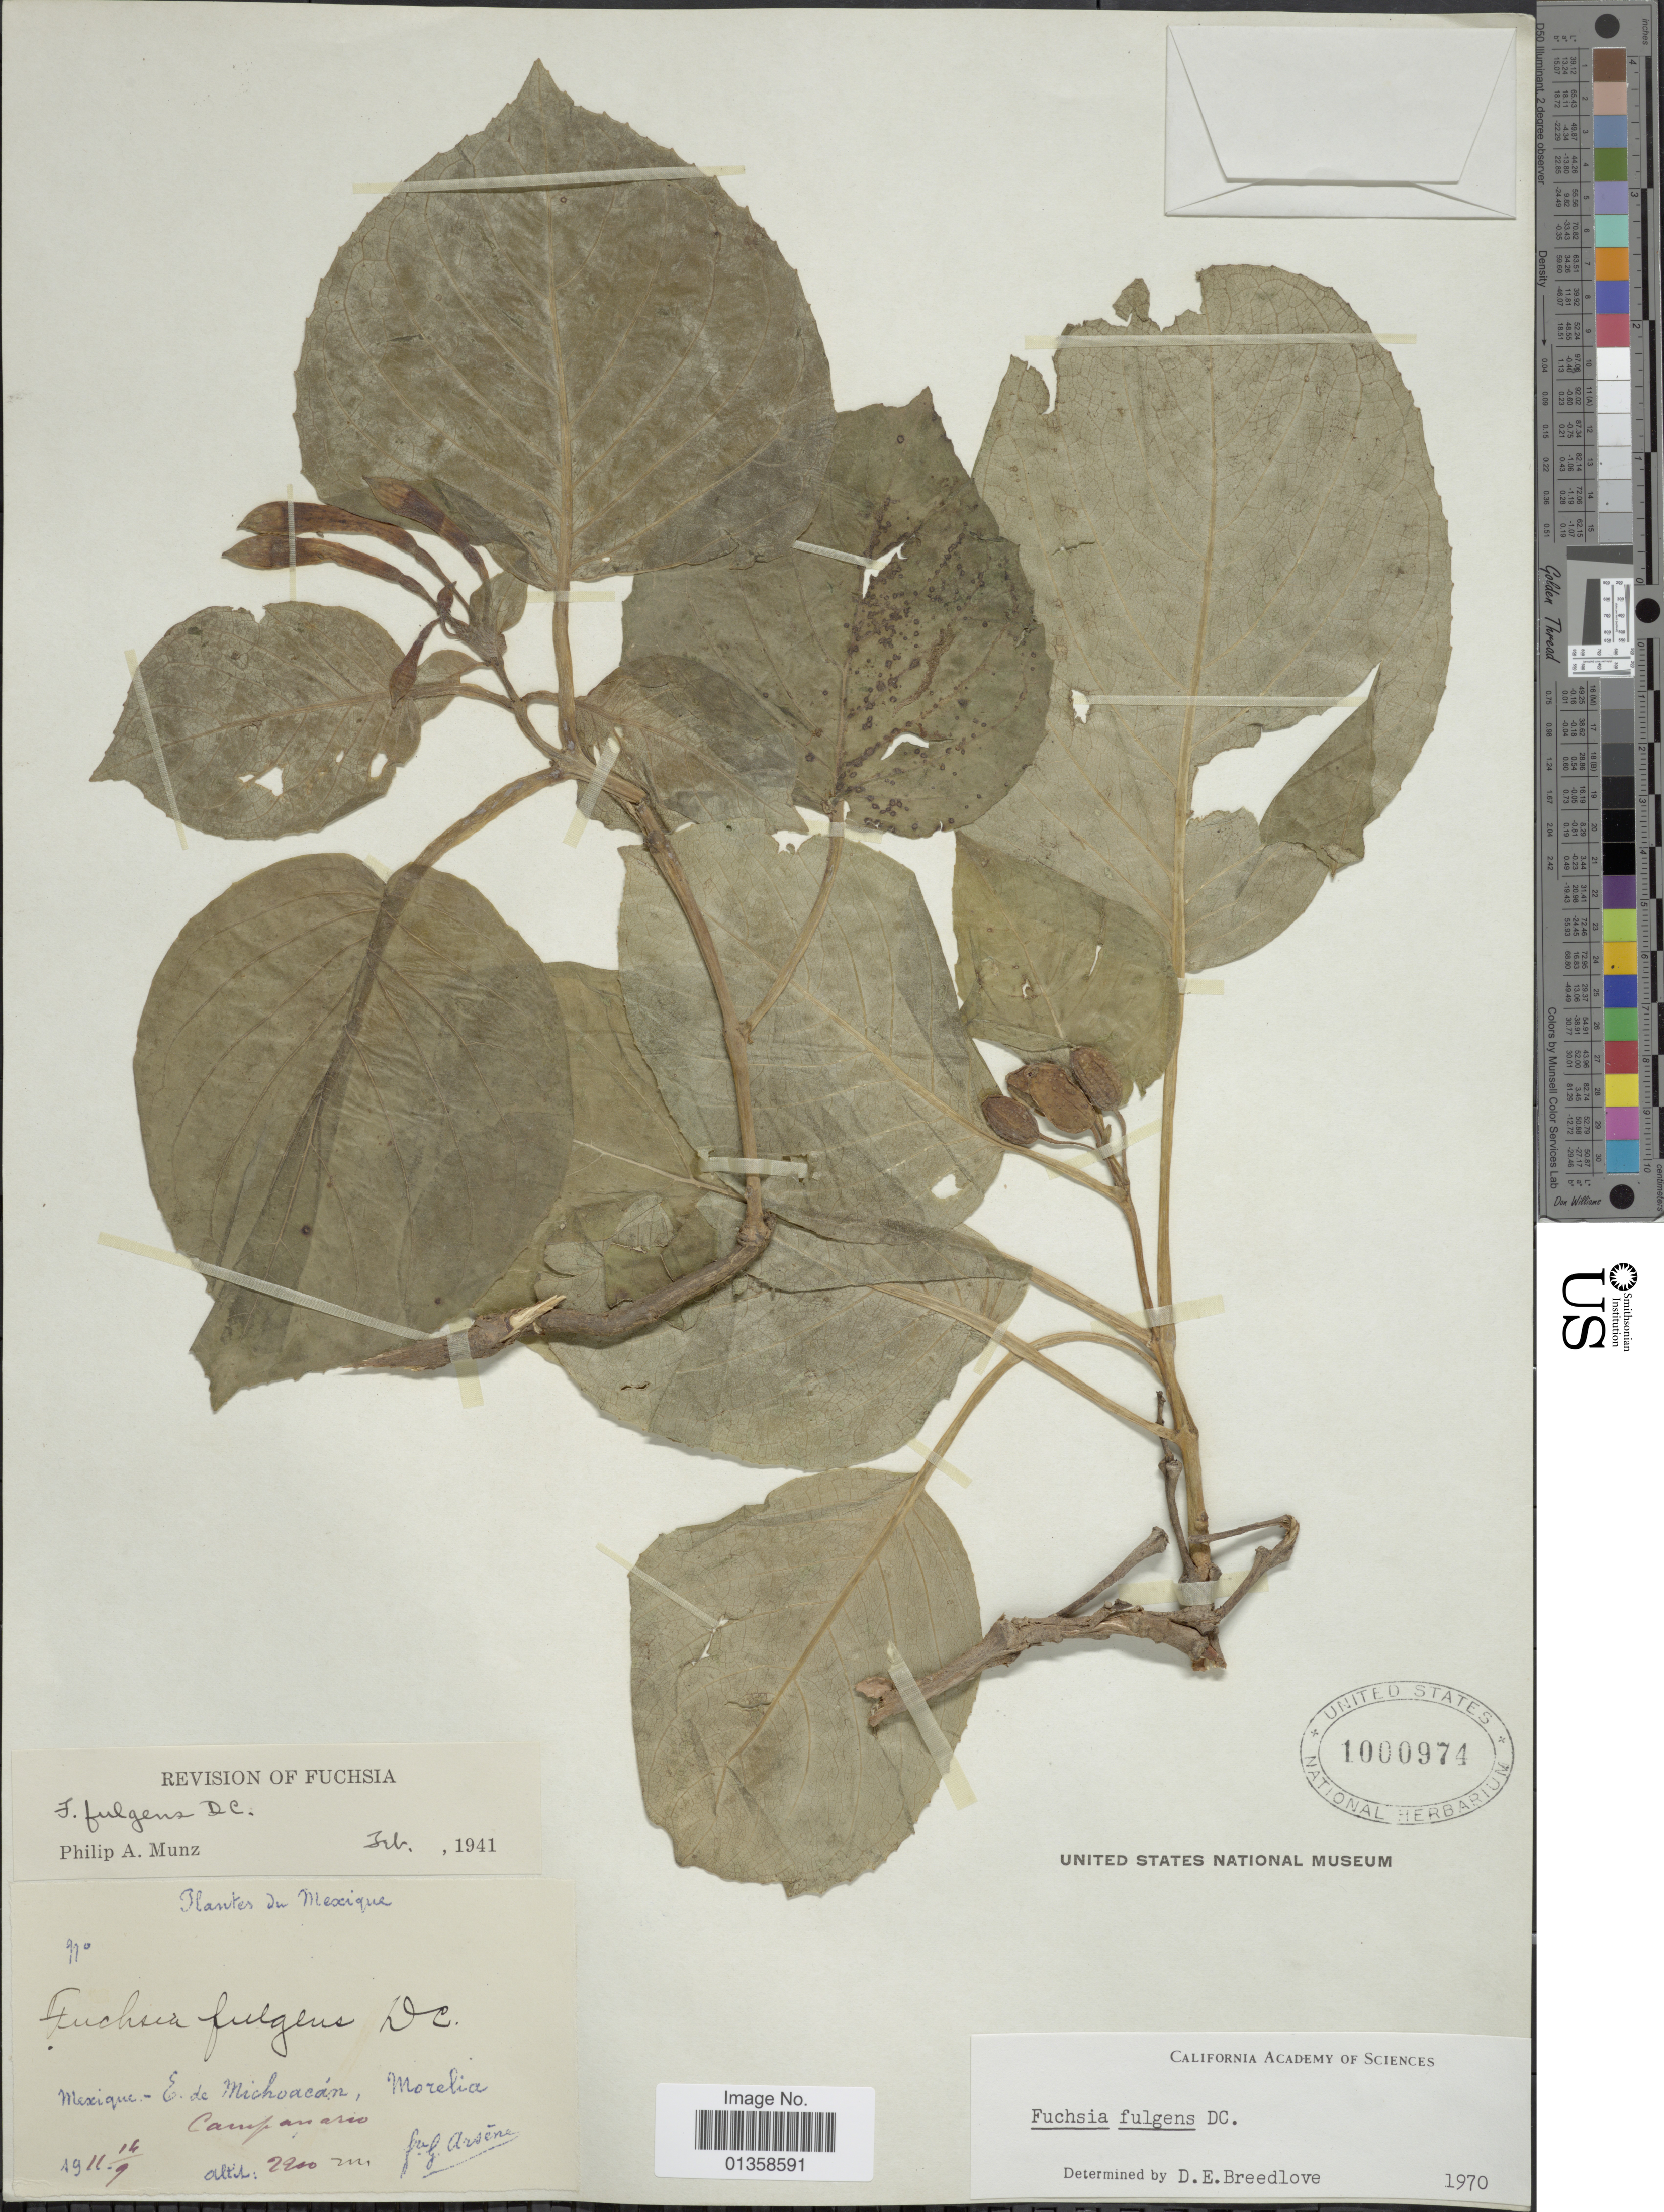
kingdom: Plantae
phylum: Tracheophyta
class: Magnoliopsida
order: Myrtales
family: Onagraceae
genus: Fuchsia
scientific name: Fuchsia fulgens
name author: DC.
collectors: Bro. G. Arsène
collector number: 970*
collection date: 1911-09-14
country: Mexico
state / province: Michoacán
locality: Morelia, Campanario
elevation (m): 2200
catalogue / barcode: US 1000974